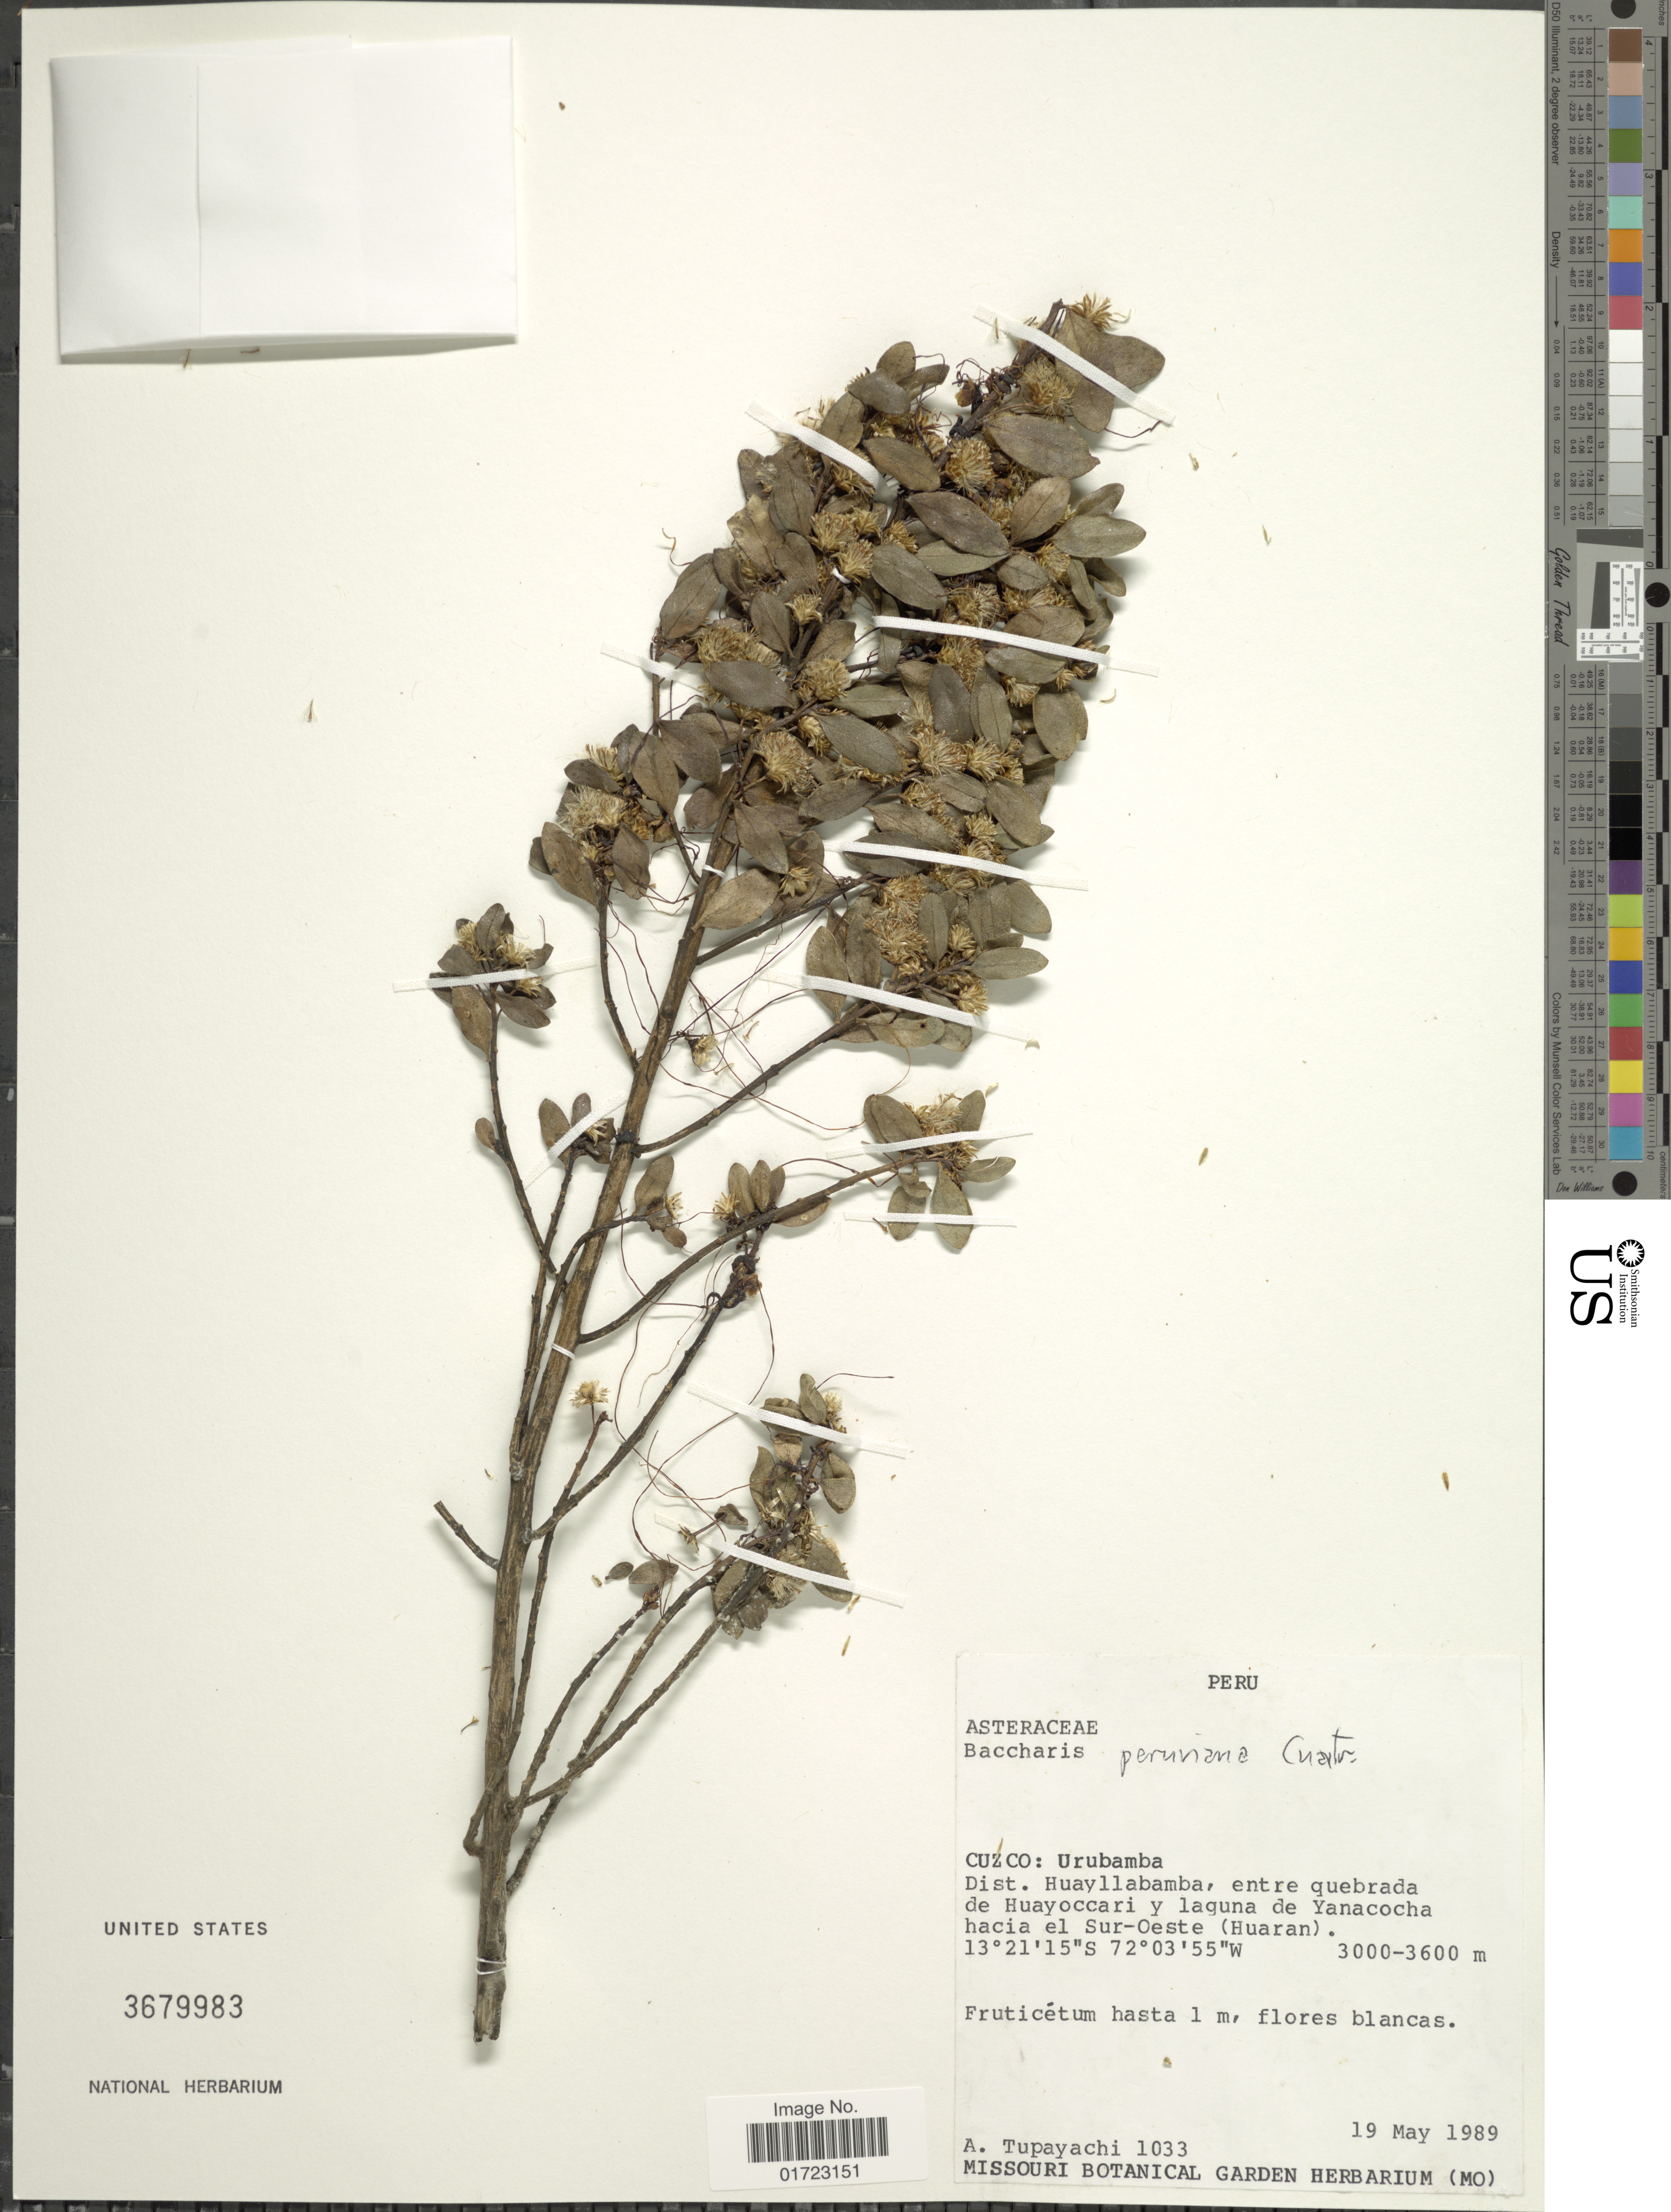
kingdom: Plantae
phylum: Tracheophyta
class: Magnoliopsida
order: Asterales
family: Asteraceae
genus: Baccharis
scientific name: Baccharis peruviana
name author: Cuatrec.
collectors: A. Tupayachi H.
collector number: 1033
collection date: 1989-05-19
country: Peru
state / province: Cusco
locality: Urubamba. Dist. Huayllabamba, entre quebrada de Huayoccari y laguna de Yanacocha hacia el Sur-Oeste (Huaran)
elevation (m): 3000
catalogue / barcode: US 3679983